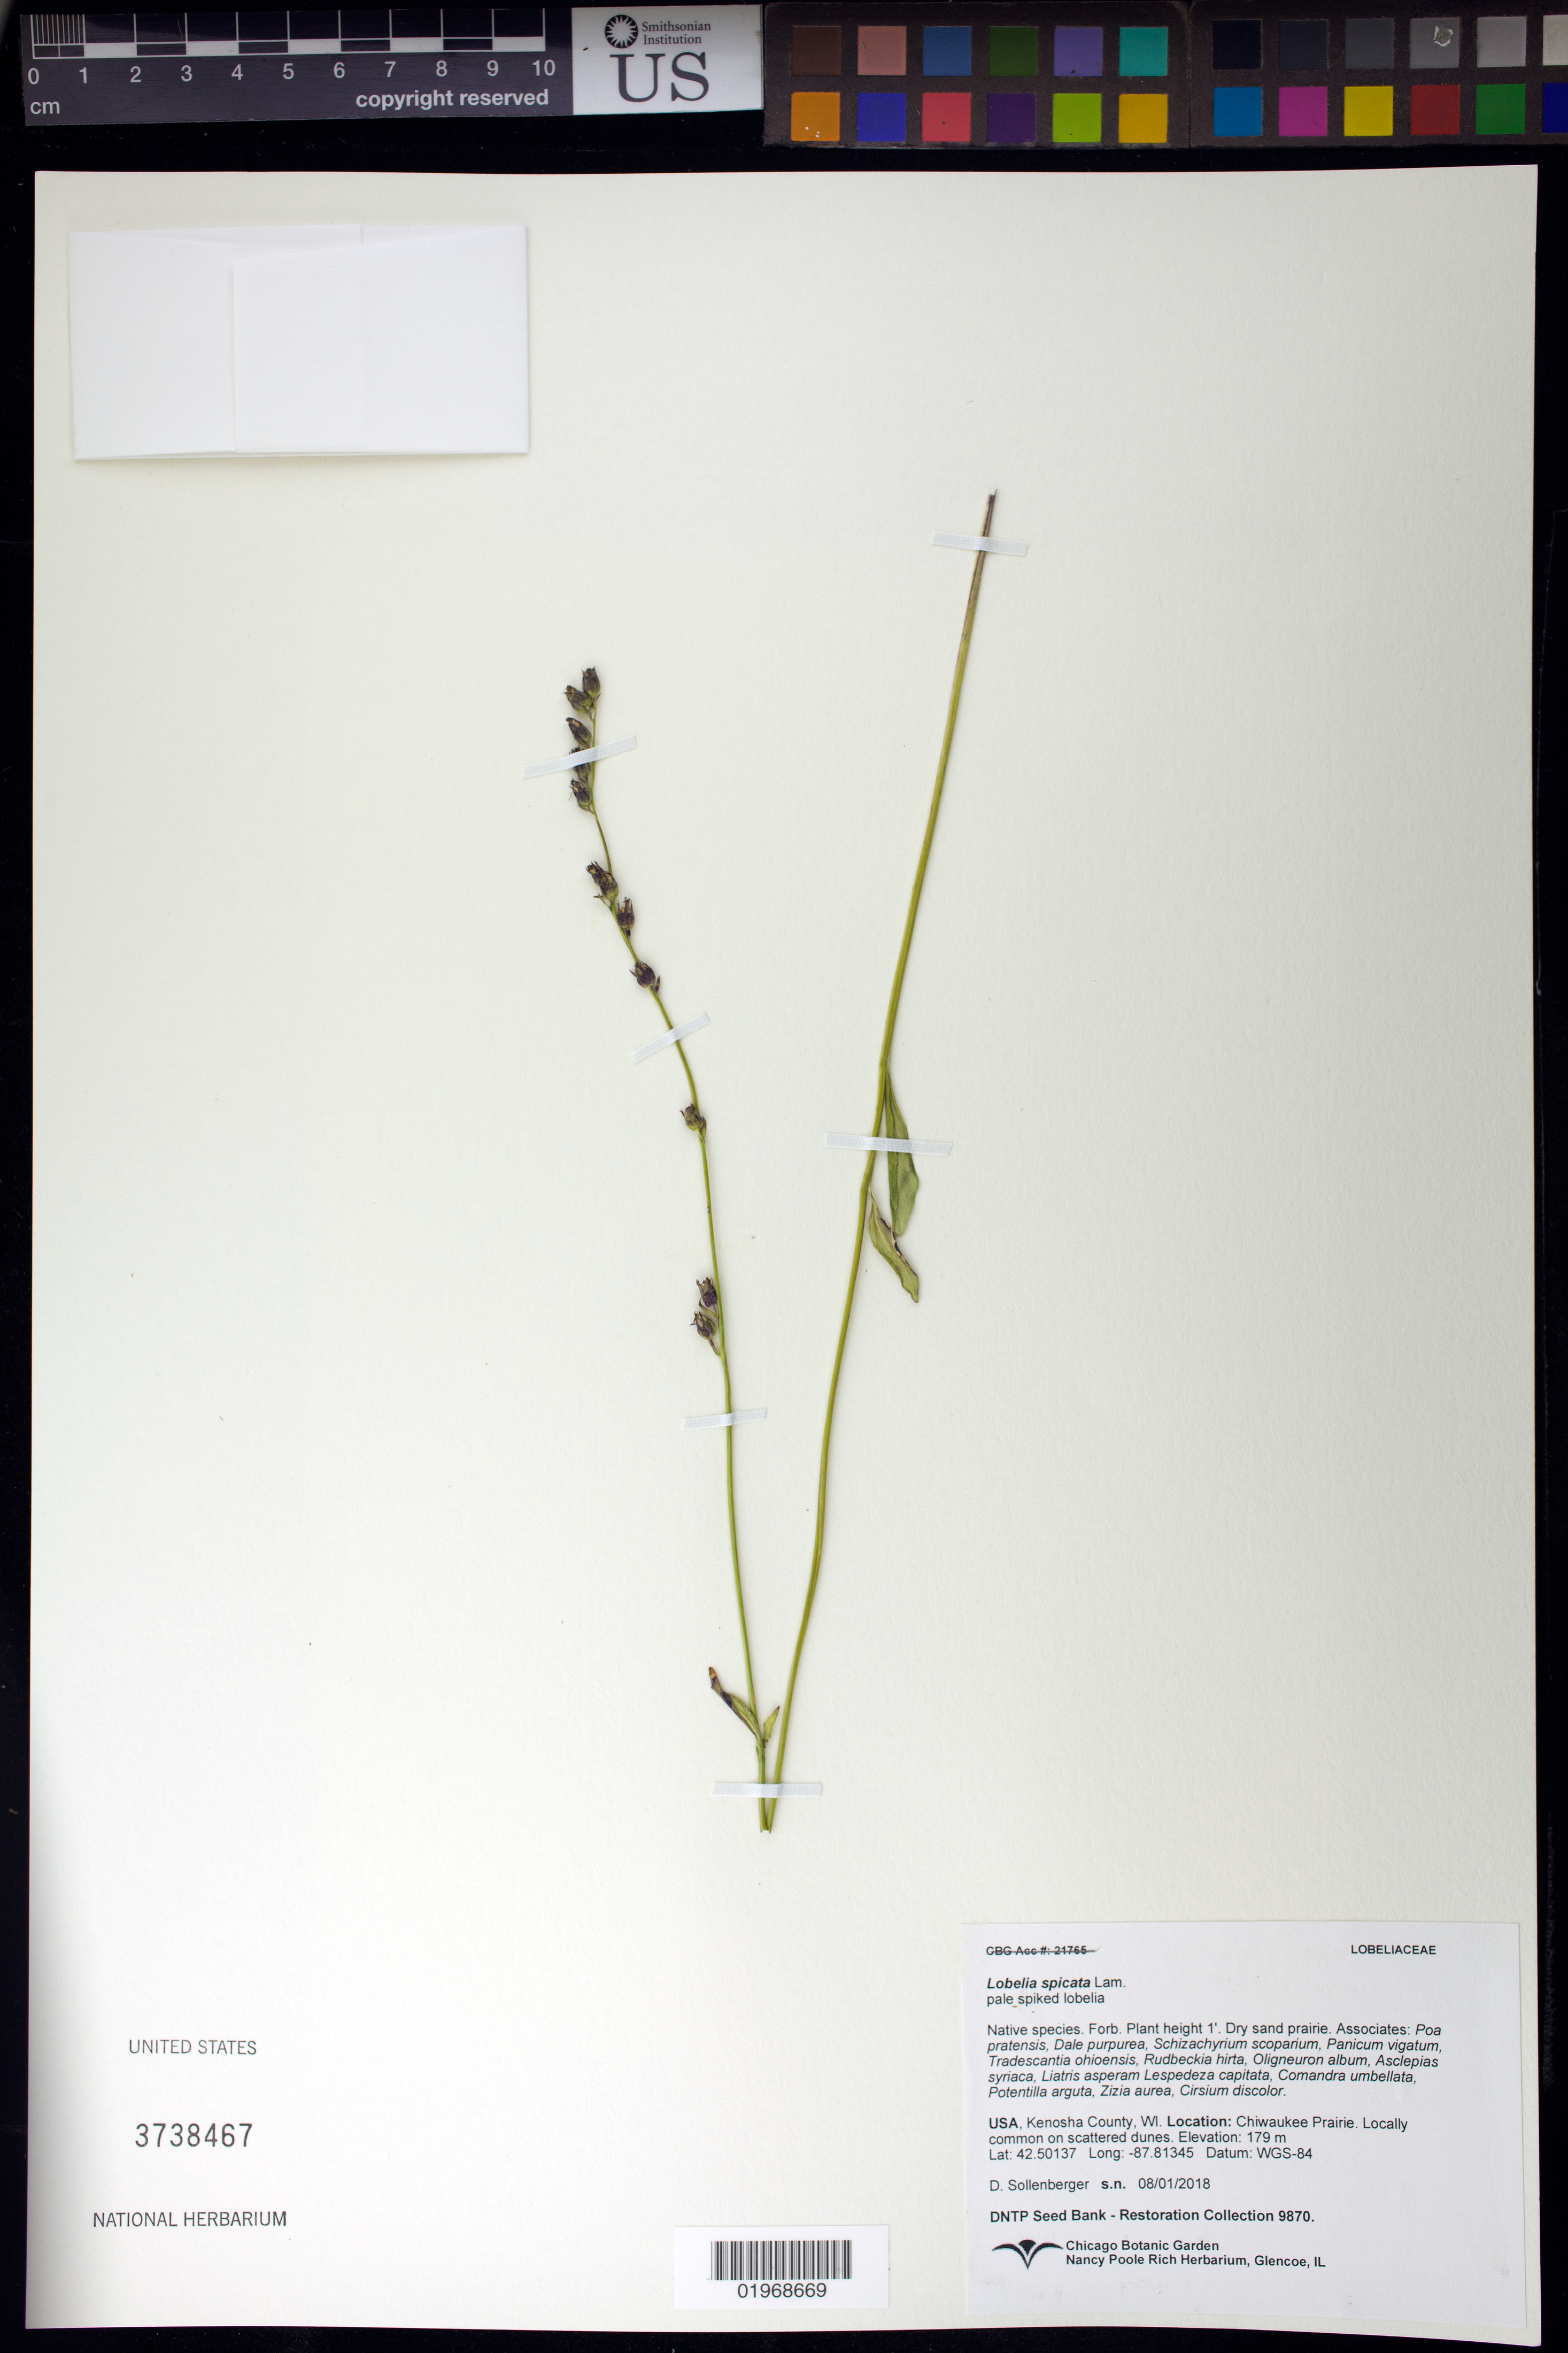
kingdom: Plantae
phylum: Tracheophyta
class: Magnoliopsida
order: Asterales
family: Campanulaceae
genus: Lobelia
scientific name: Lobelia spicata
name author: Lam.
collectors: D. Sollenberger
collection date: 2018-08-01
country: United States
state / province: Wisconsin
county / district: Kenosha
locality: Chiwaukee Prairie.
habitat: Dry sand prairie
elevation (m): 179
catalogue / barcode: US 3738467